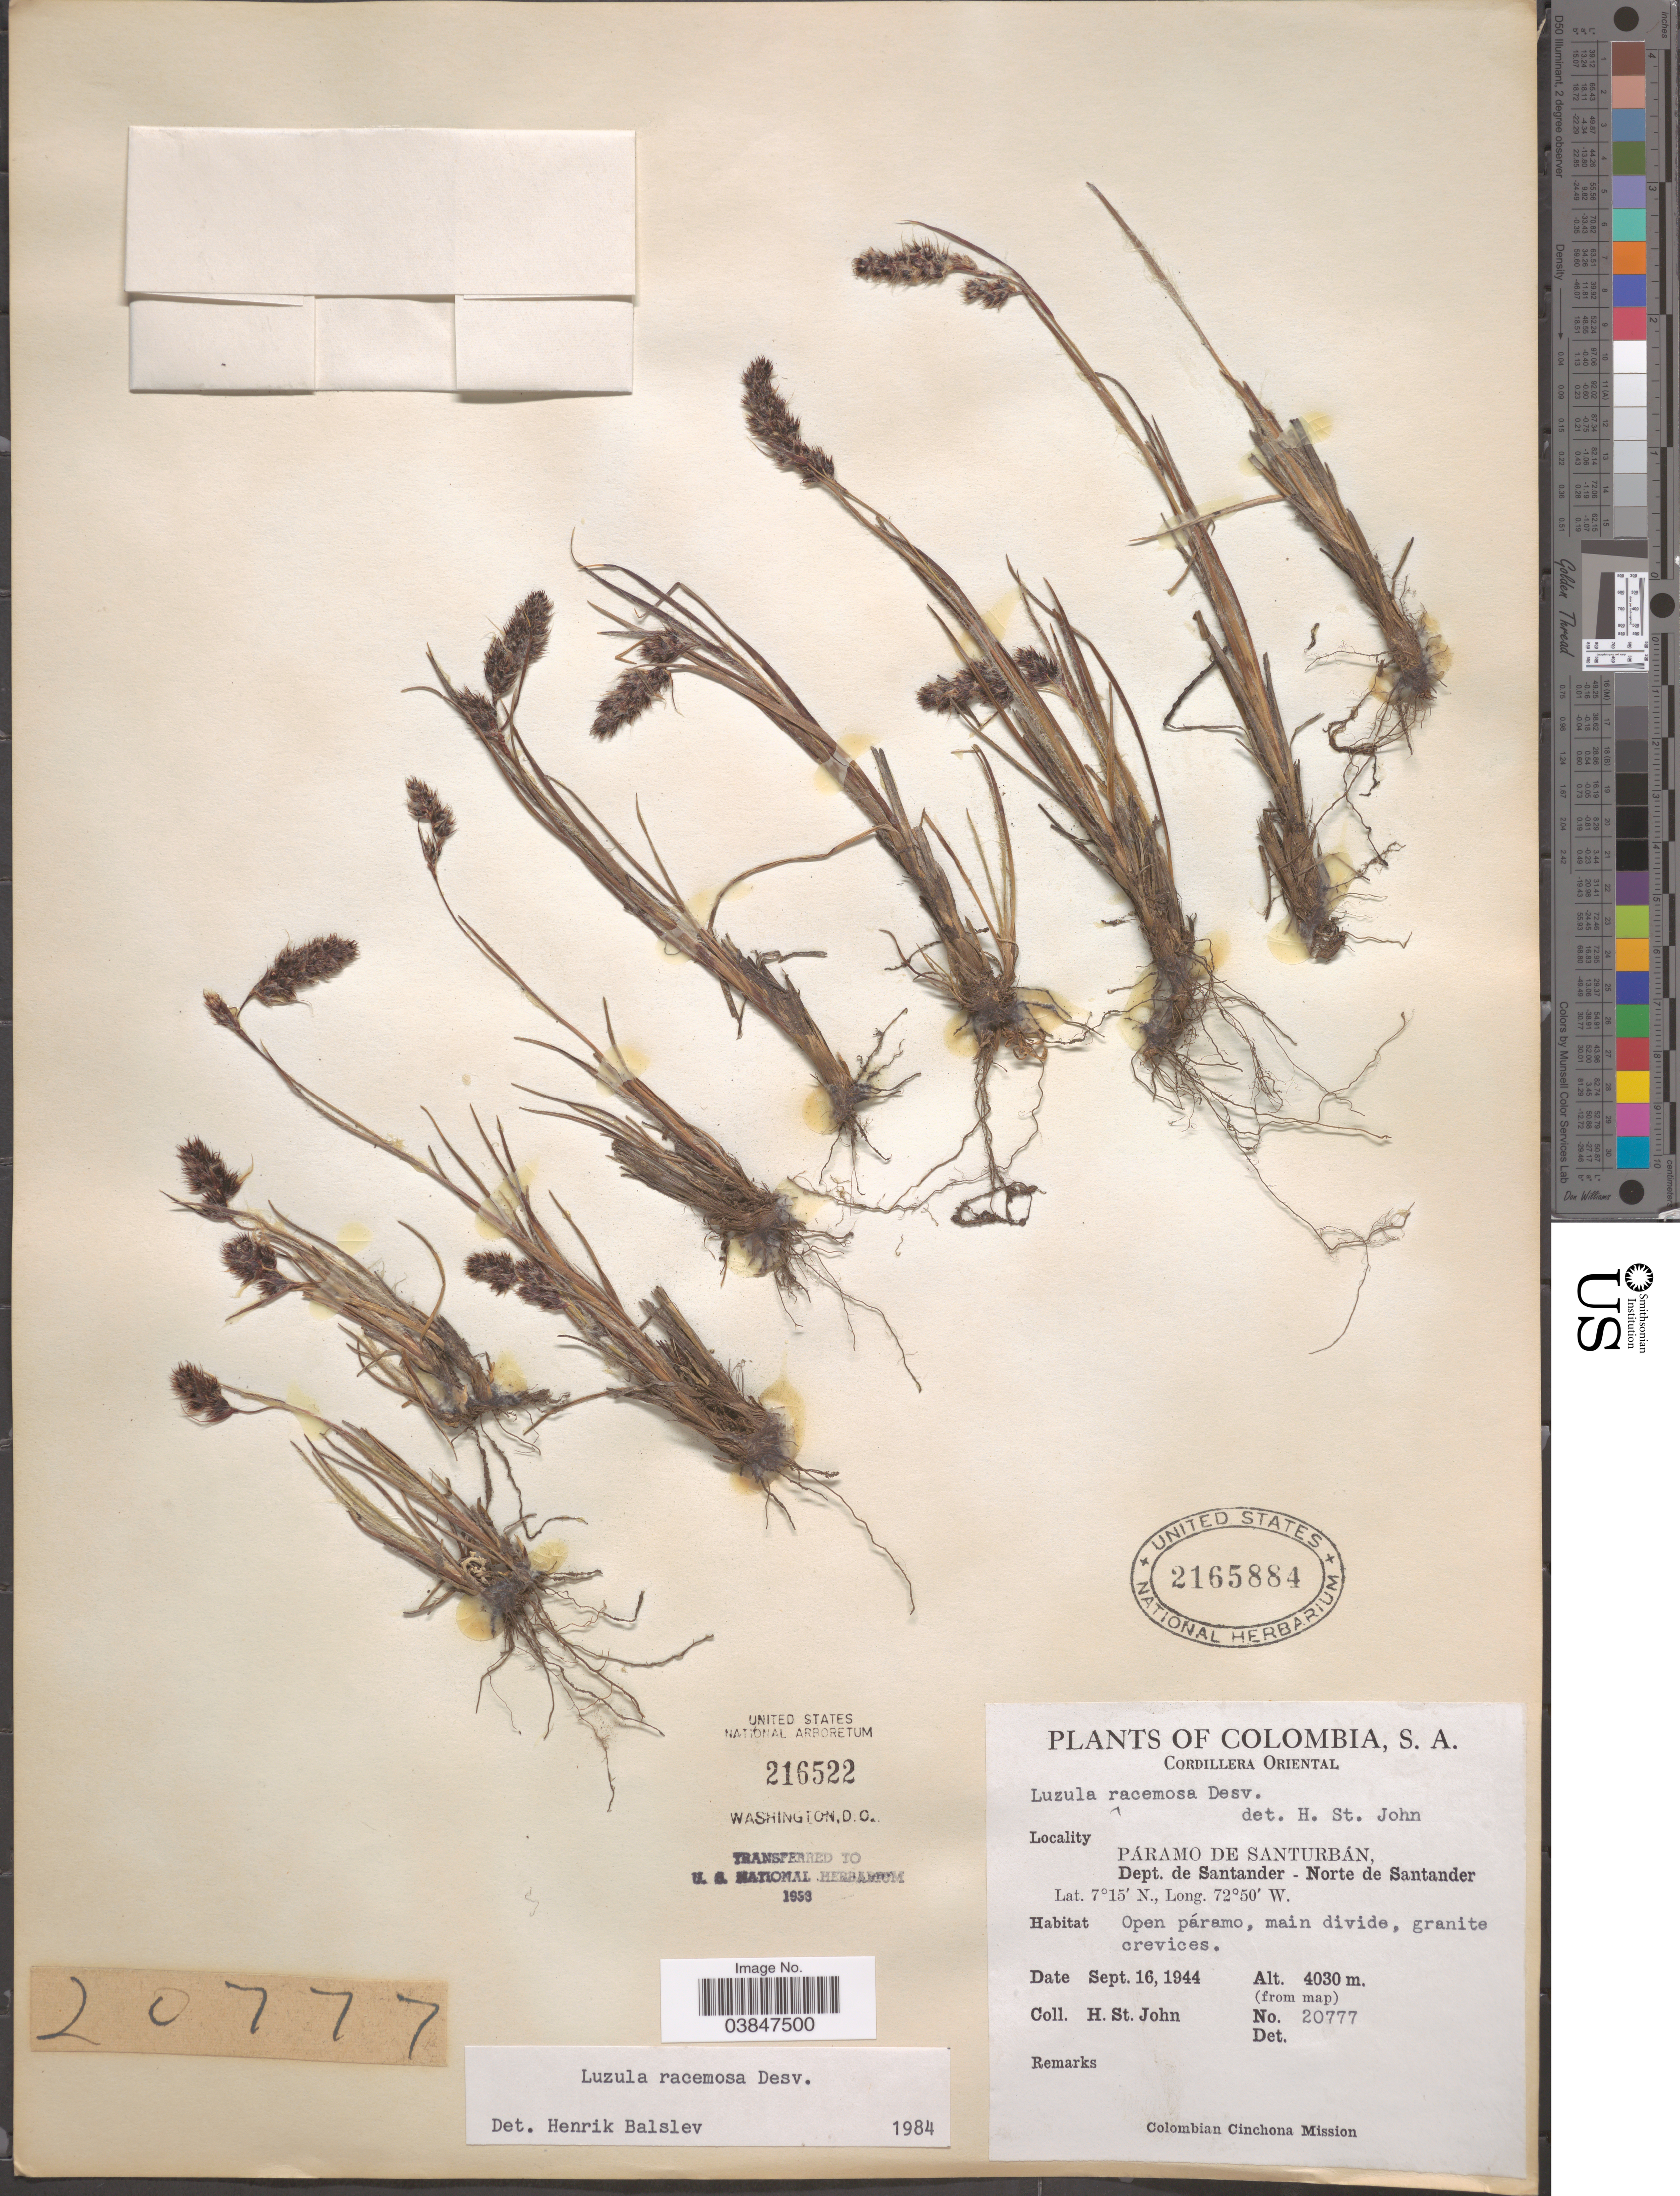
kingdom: Plantae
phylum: Tracheophyta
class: Liliopsida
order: Poales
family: Juncaceae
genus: Luzula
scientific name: Luzula racemosa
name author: Desv.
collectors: H. St. John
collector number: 20777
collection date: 1944-09-16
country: Colombia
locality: Cordillera Oriental. Páramo de Santurbán, Dept. de Santander- Norte de Santander. Open páramo.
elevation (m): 4030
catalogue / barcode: US 2165884